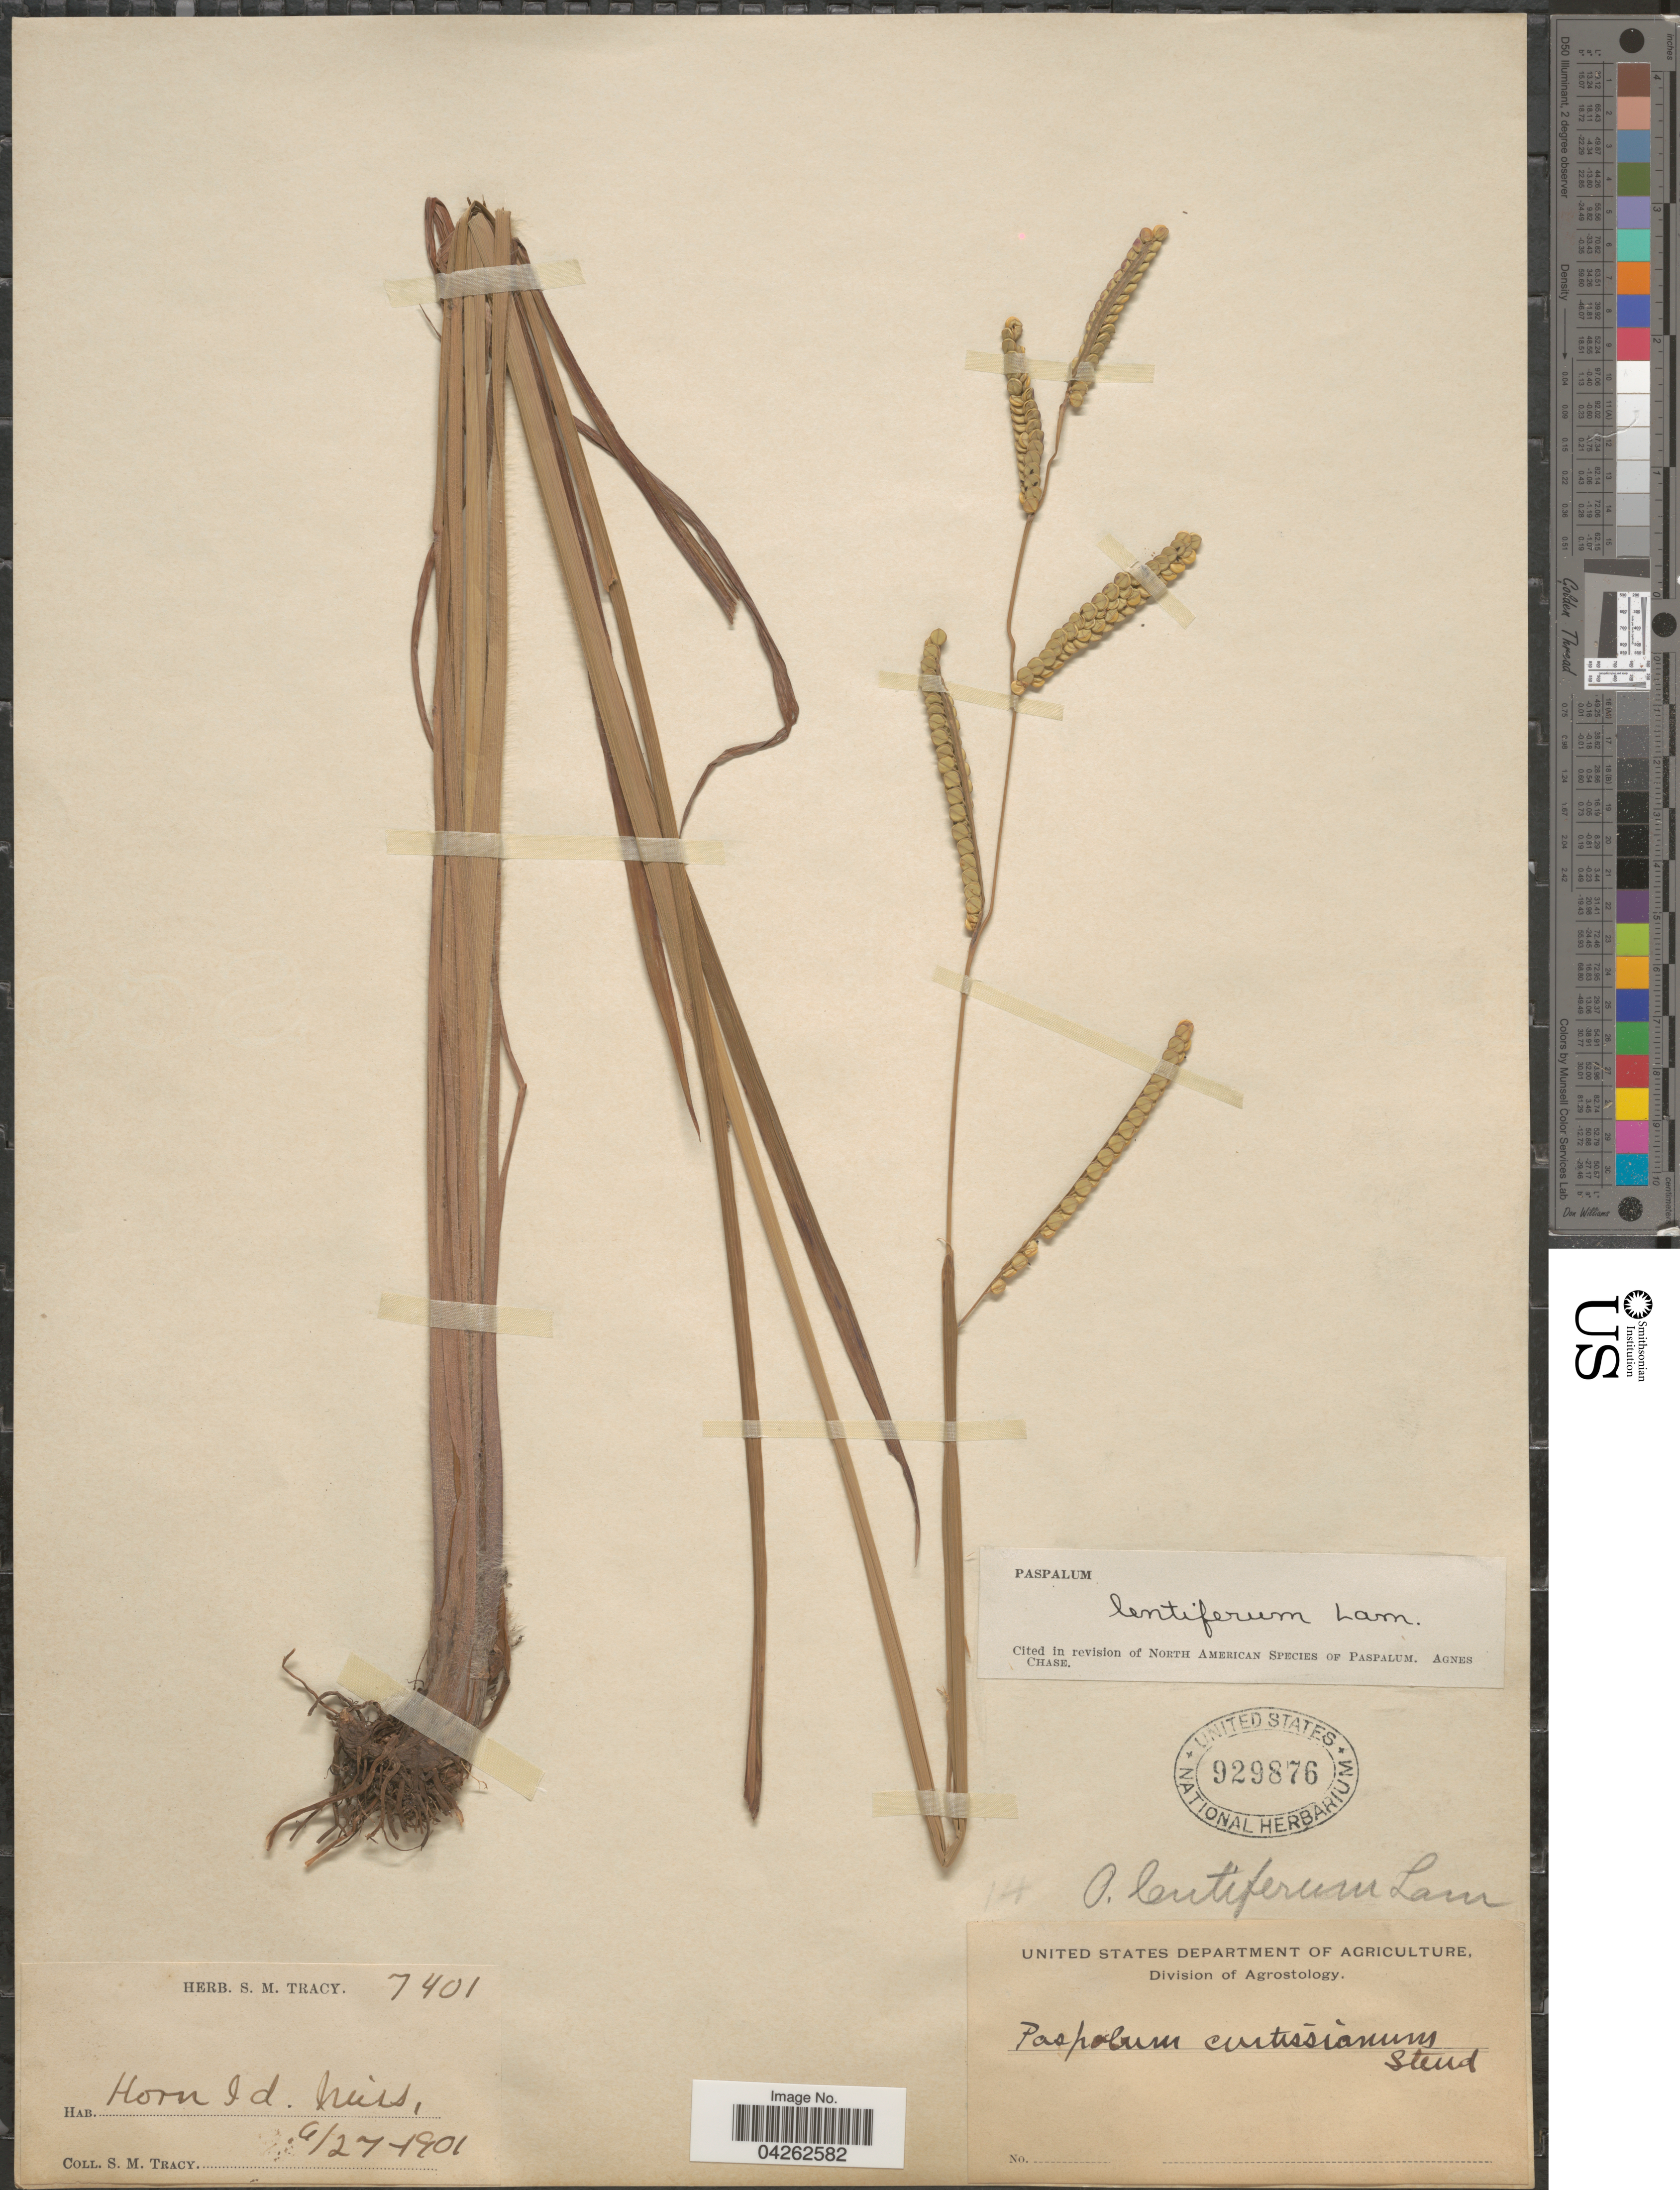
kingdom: Plantae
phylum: Tracheophyta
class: Liliopsida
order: Poales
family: Poaceae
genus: Paspalum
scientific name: Paspalum lentiferum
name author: Lam.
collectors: S. M. Tracy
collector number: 7401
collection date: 1901-09-27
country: United States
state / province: Mississippi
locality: Horn Id.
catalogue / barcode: US 929876